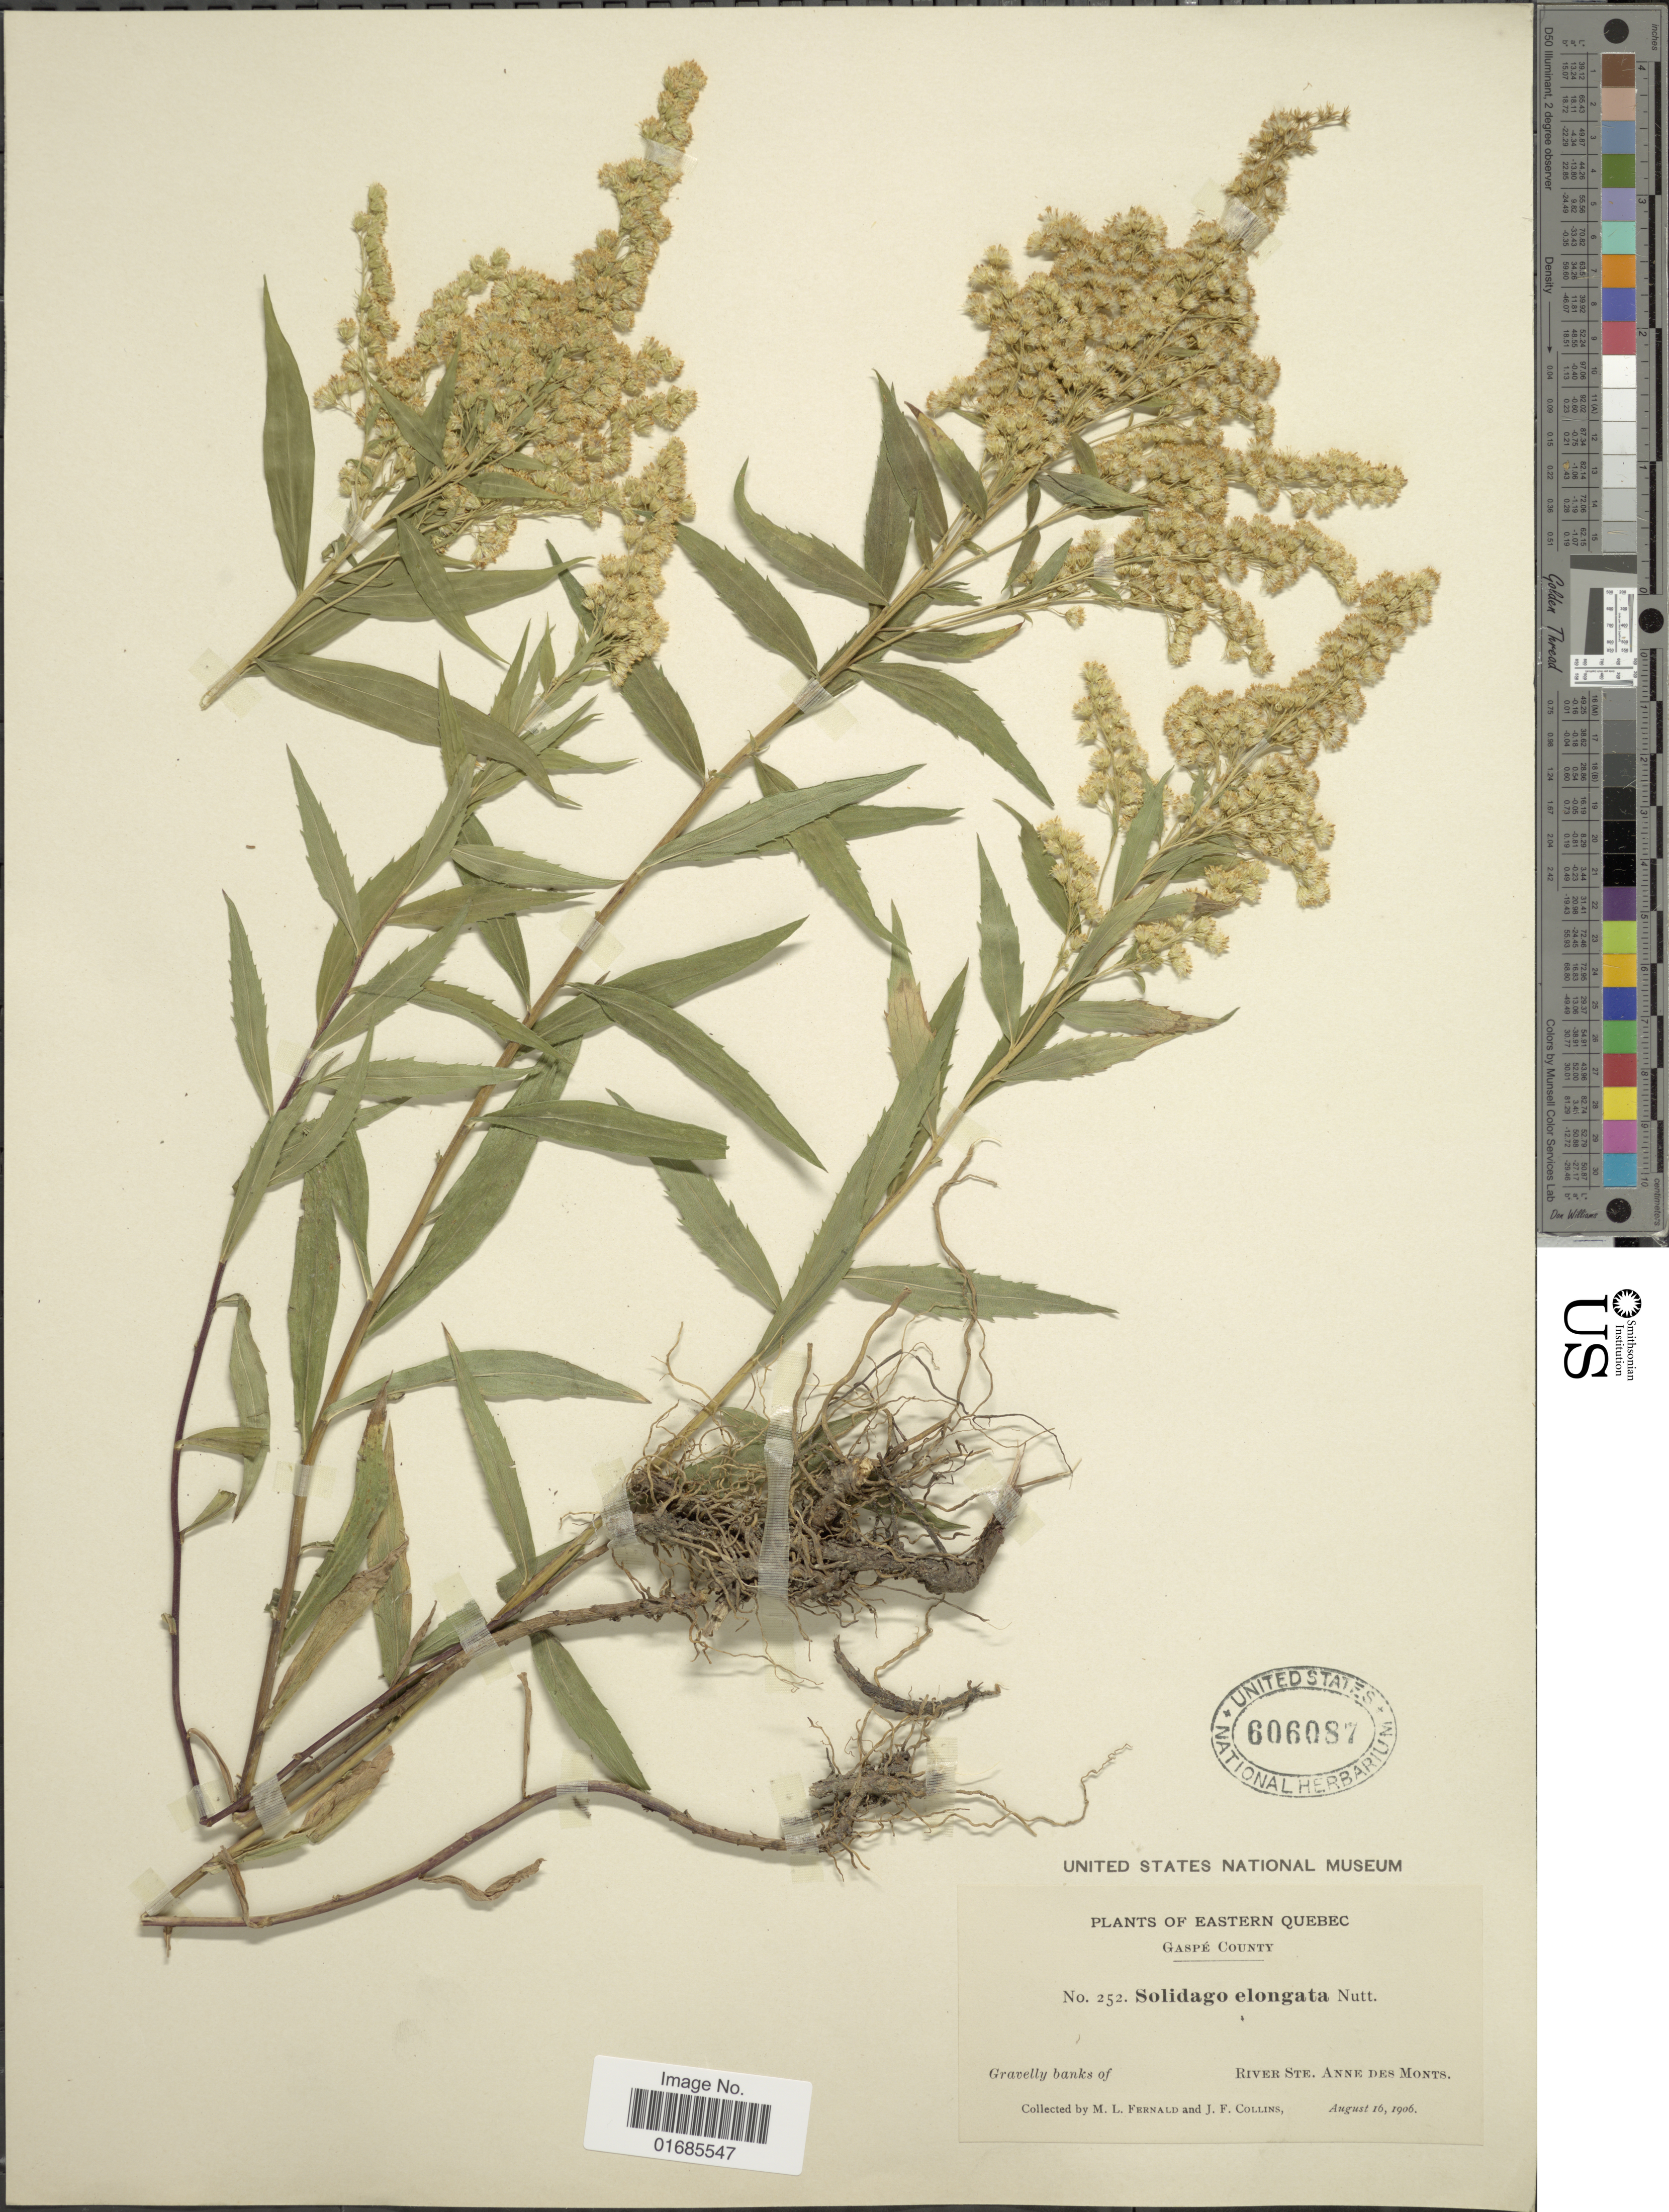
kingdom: Plantae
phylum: Tracheophyta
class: Magnoliopsida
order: Asterales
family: Asteraceae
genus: Solidago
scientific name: Solidago canadensis var. salebrosa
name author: (Piper) M.E. Jones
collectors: M. L. Fernald & J. Collins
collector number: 252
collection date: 1906-08-16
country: Canada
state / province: Quebec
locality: Eastern Quebec, Gaspe County, gravely banks of River Ste. Anne des Monts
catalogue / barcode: US 606087